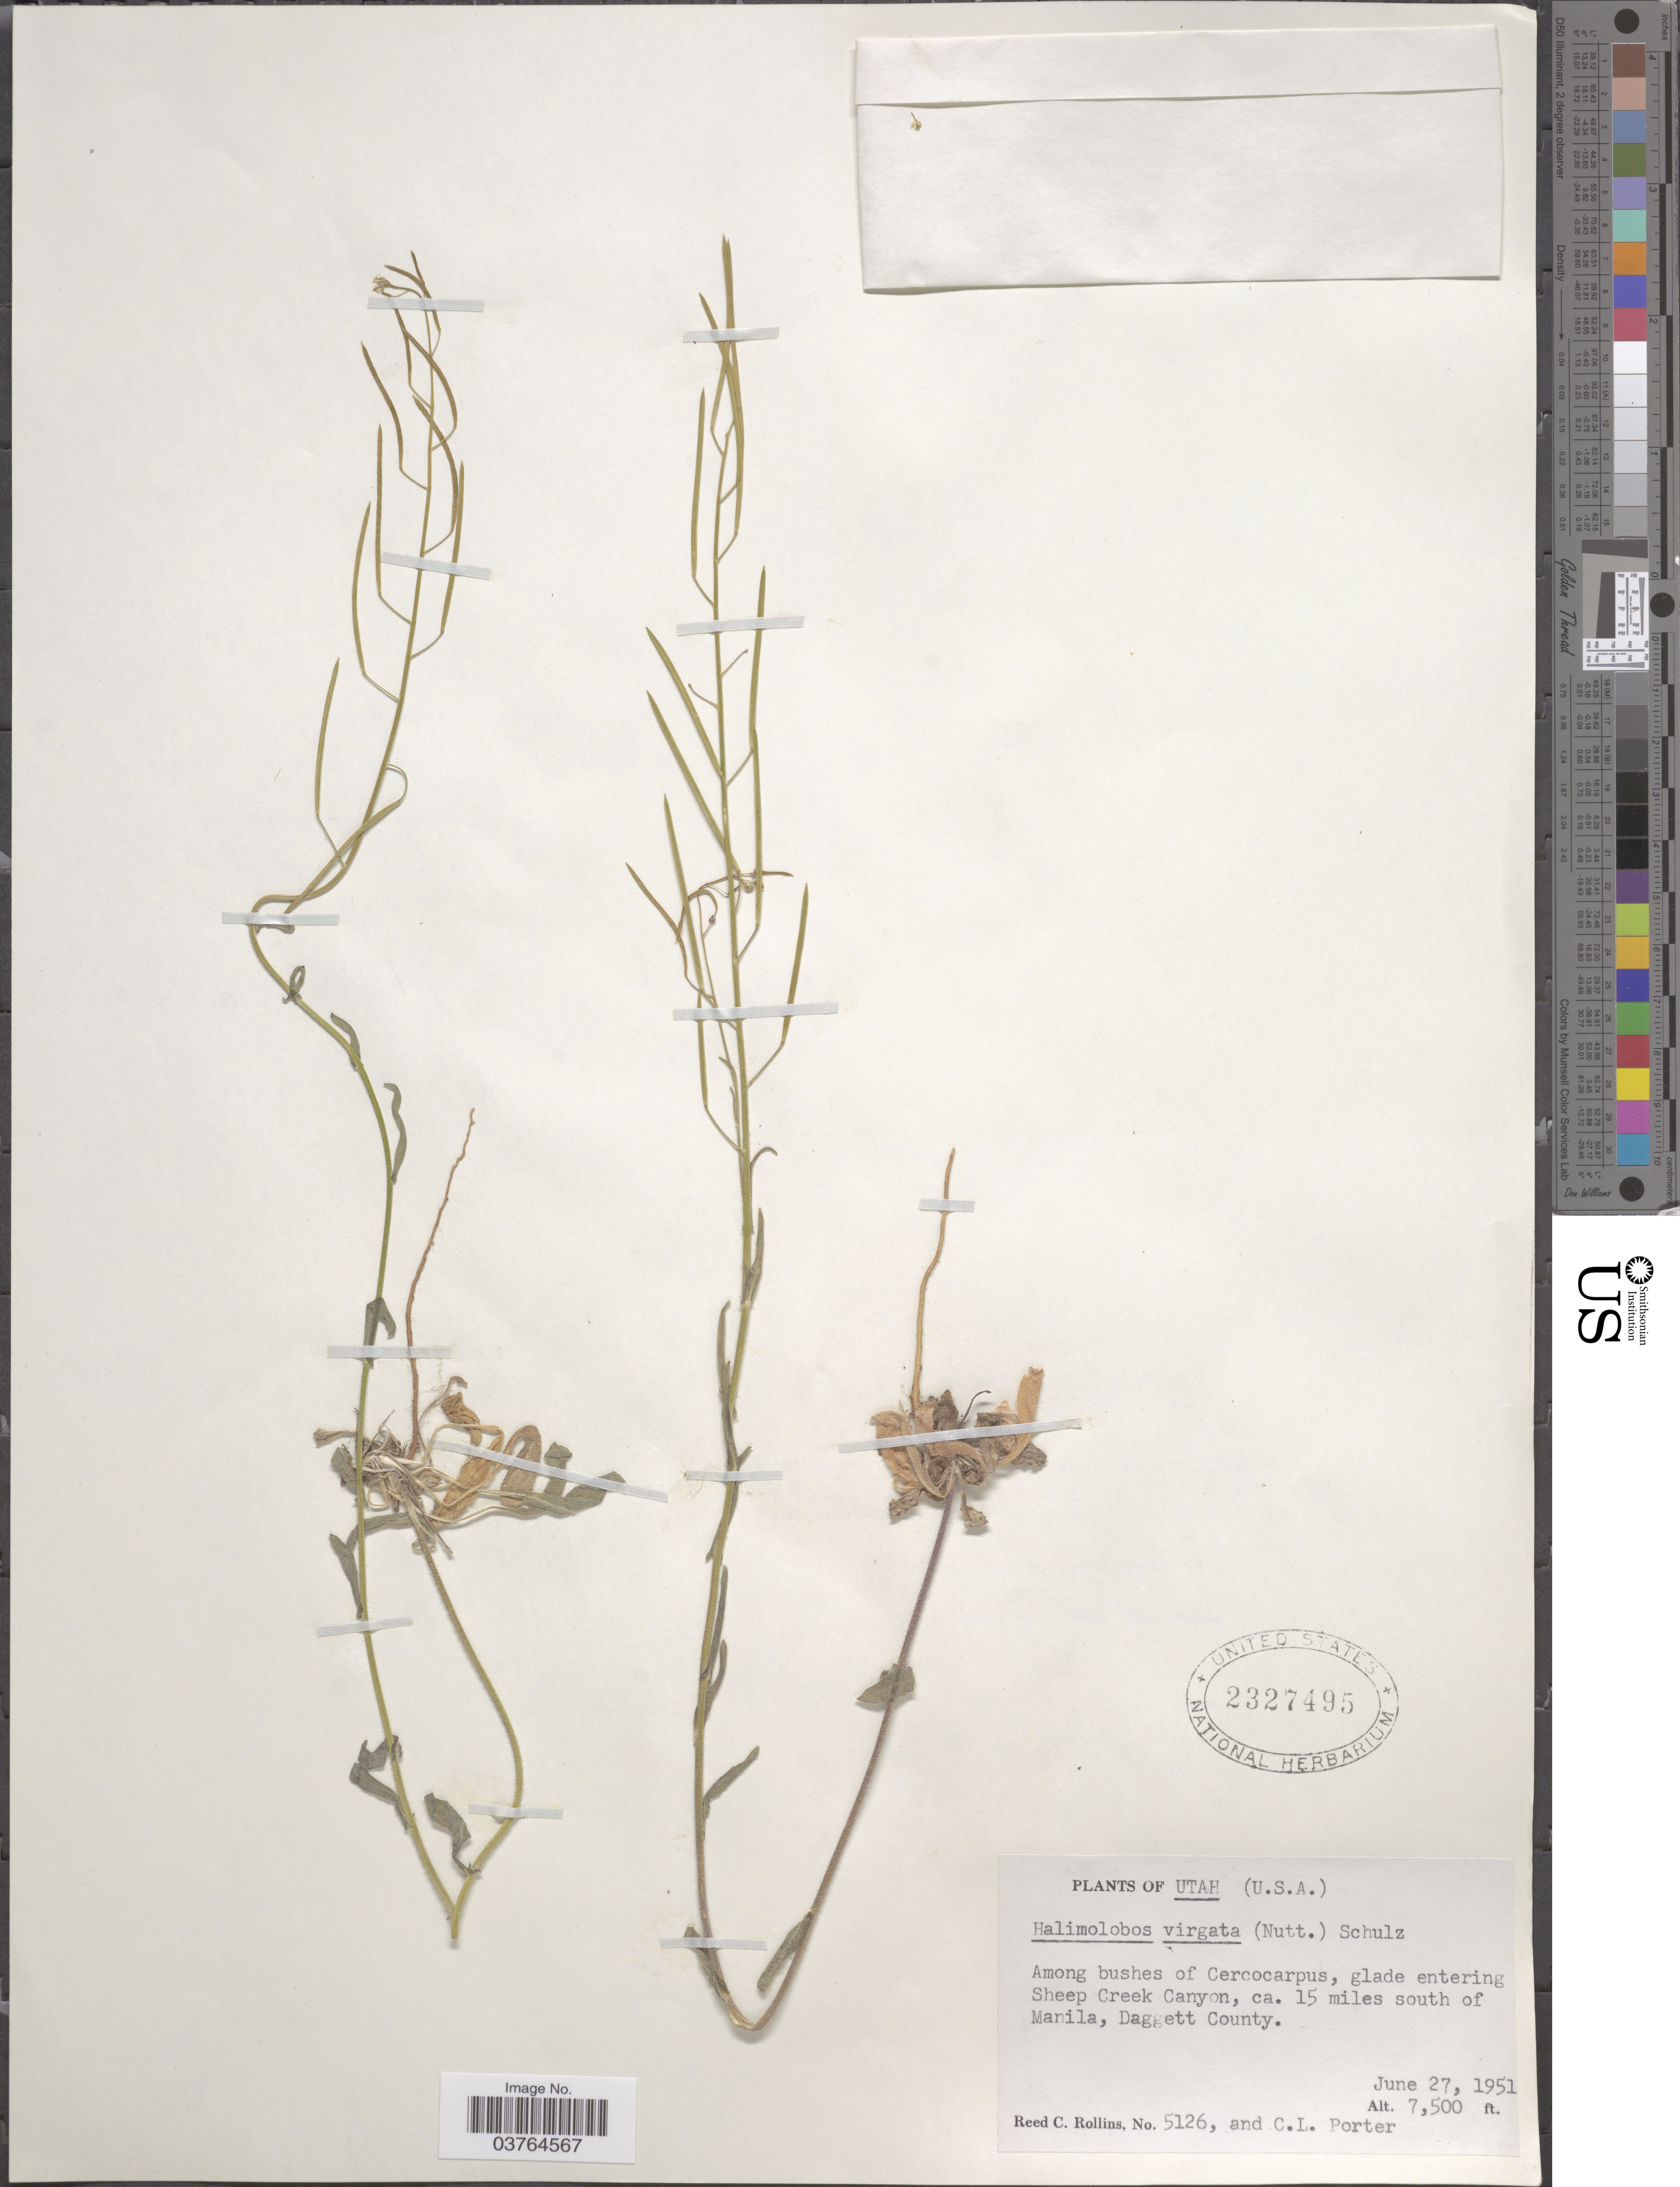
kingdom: Plantae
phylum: Tracheophyta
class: Magnoliopsida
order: Brassicales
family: Brassicaceae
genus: Transberingia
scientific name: Transberingia bursifolia subsp. virgata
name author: (Nutt.) Al-Shehbaz & O'Kane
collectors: R. C. Rollins & C. L. Porter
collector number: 5126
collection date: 1951-06-27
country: United States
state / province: Utah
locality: Glade entering Sheep Creek Canyon, ca. 15 miles south of Manila, Daggett County.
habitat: among bushes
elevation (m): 2286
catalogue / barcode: US 2327495